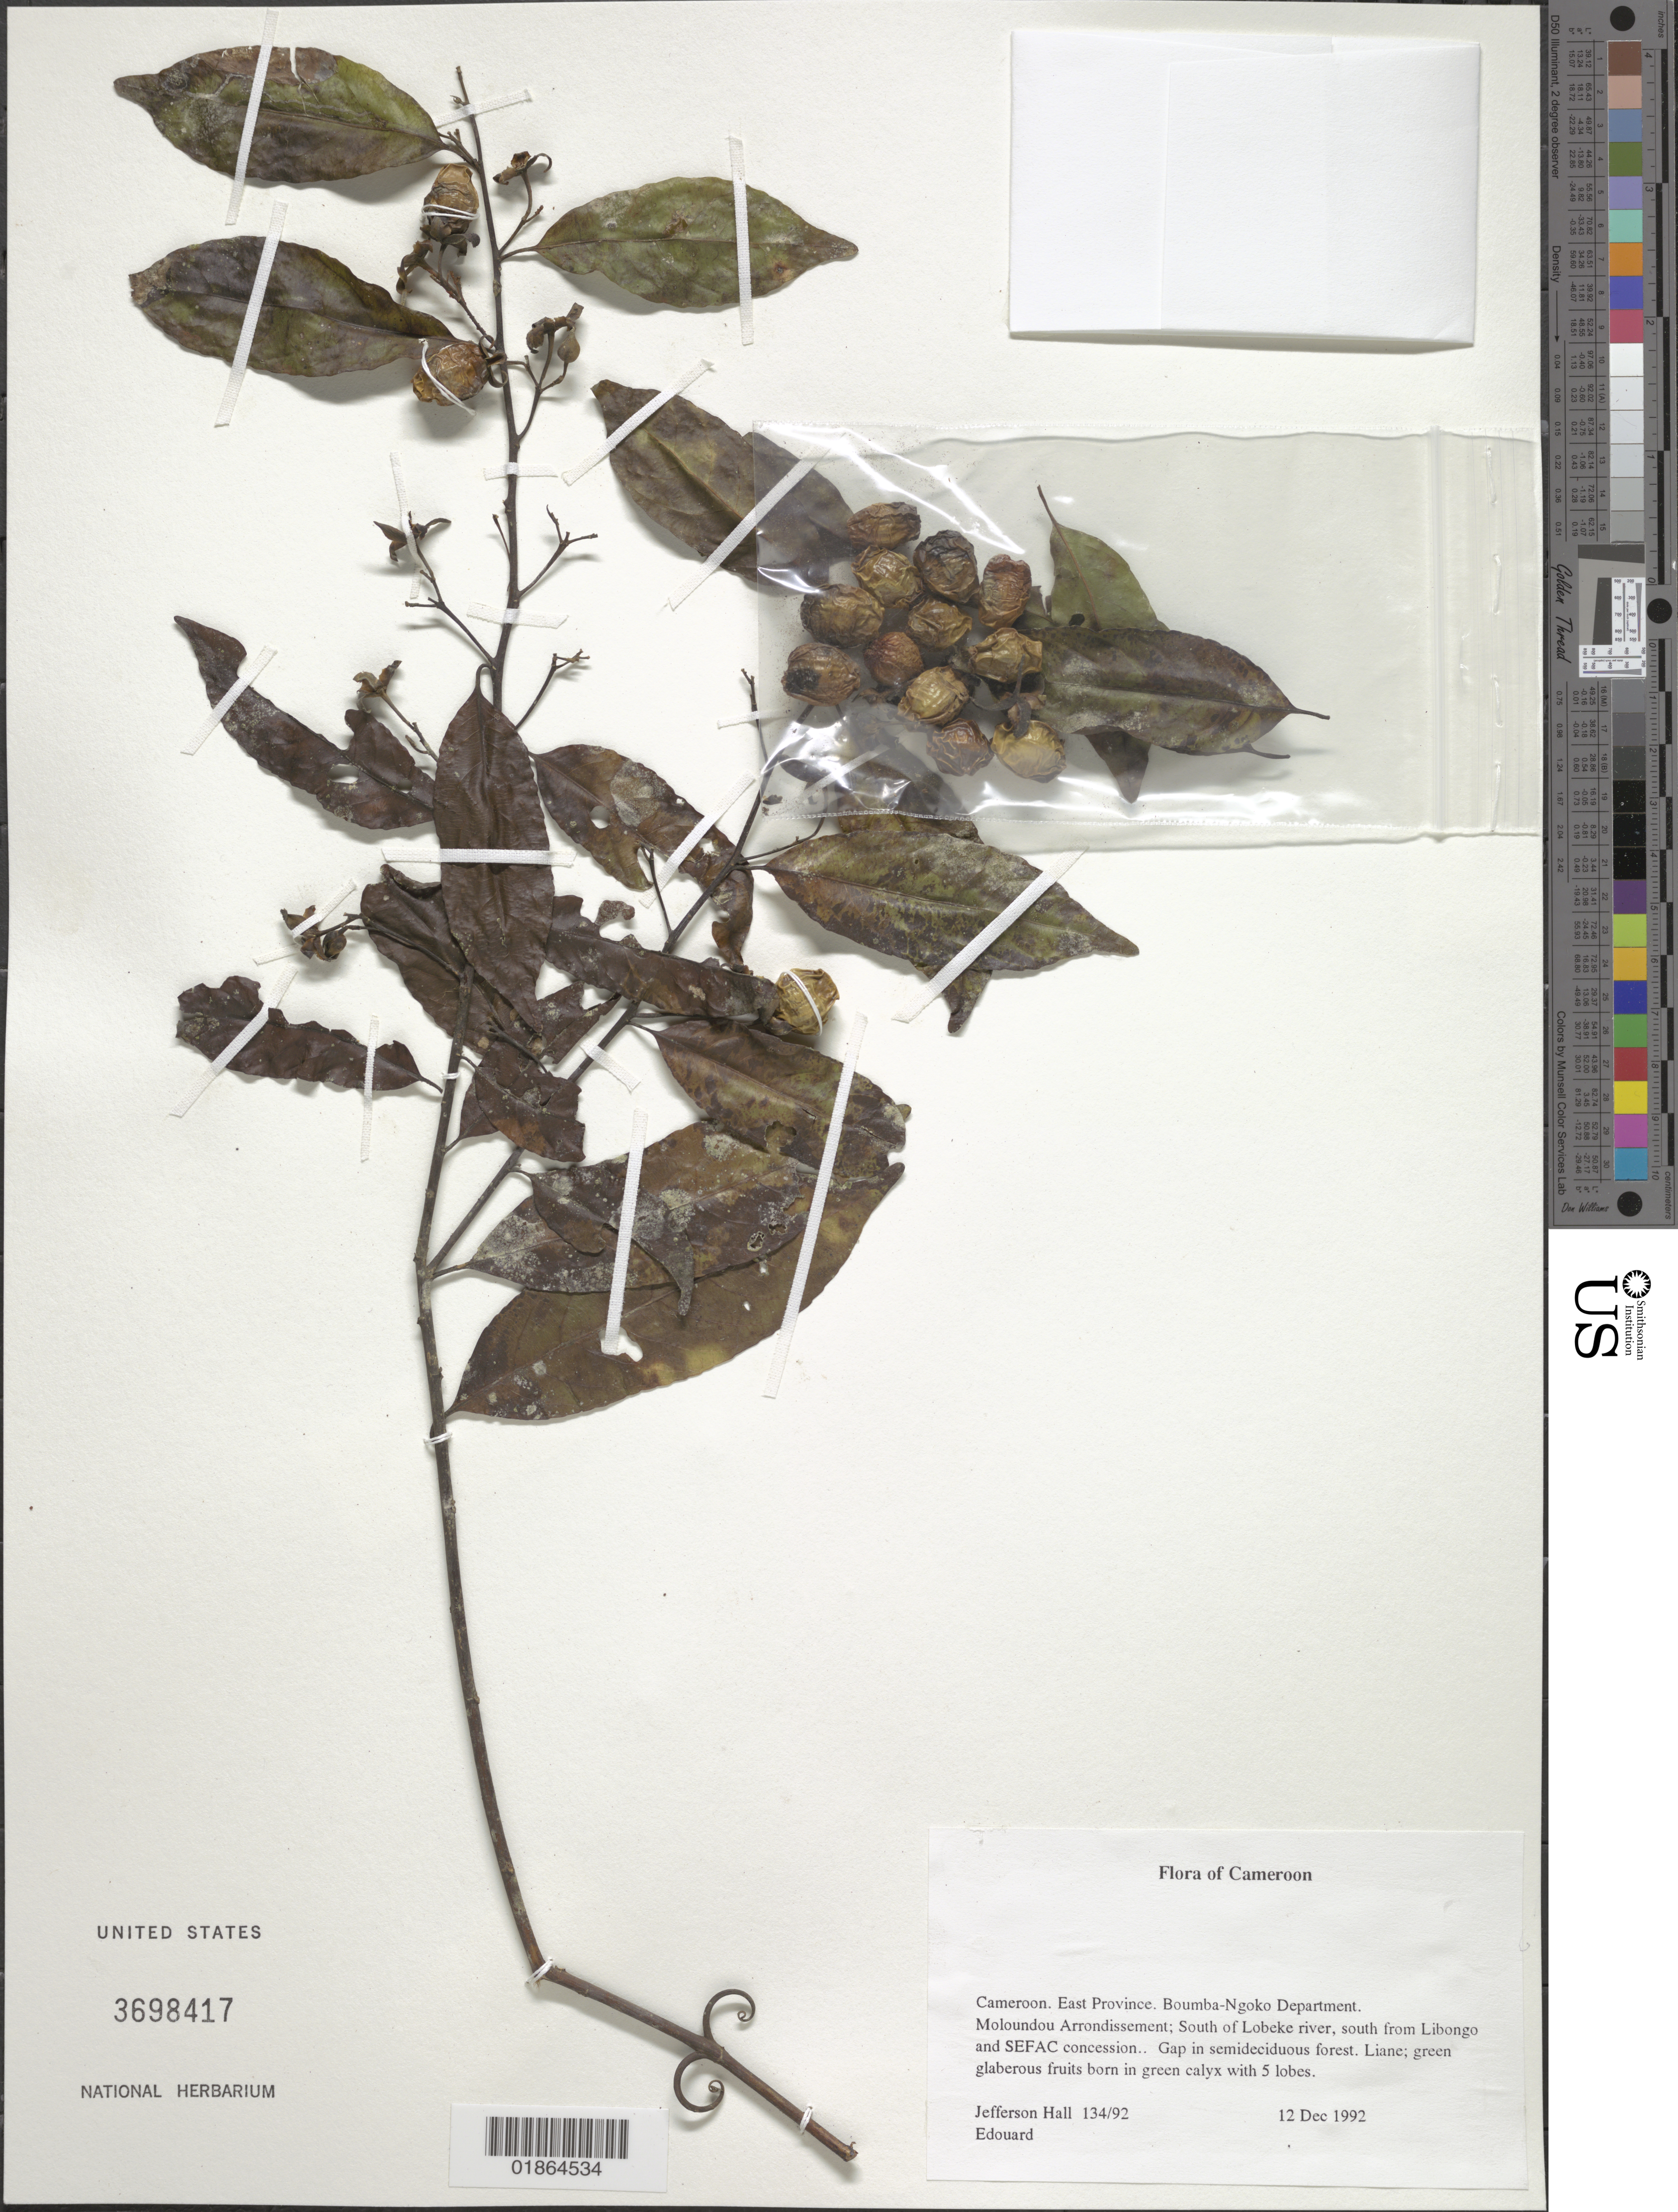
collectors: J. Hall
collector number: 134/92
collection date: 1992-12-12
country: Cameroon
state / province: Est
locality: Boumba-Ngoko Department, Moloundou Arrondissement, S of river Lobeke, S from Libongo and SEFAC concession.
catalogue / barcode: US 3698417